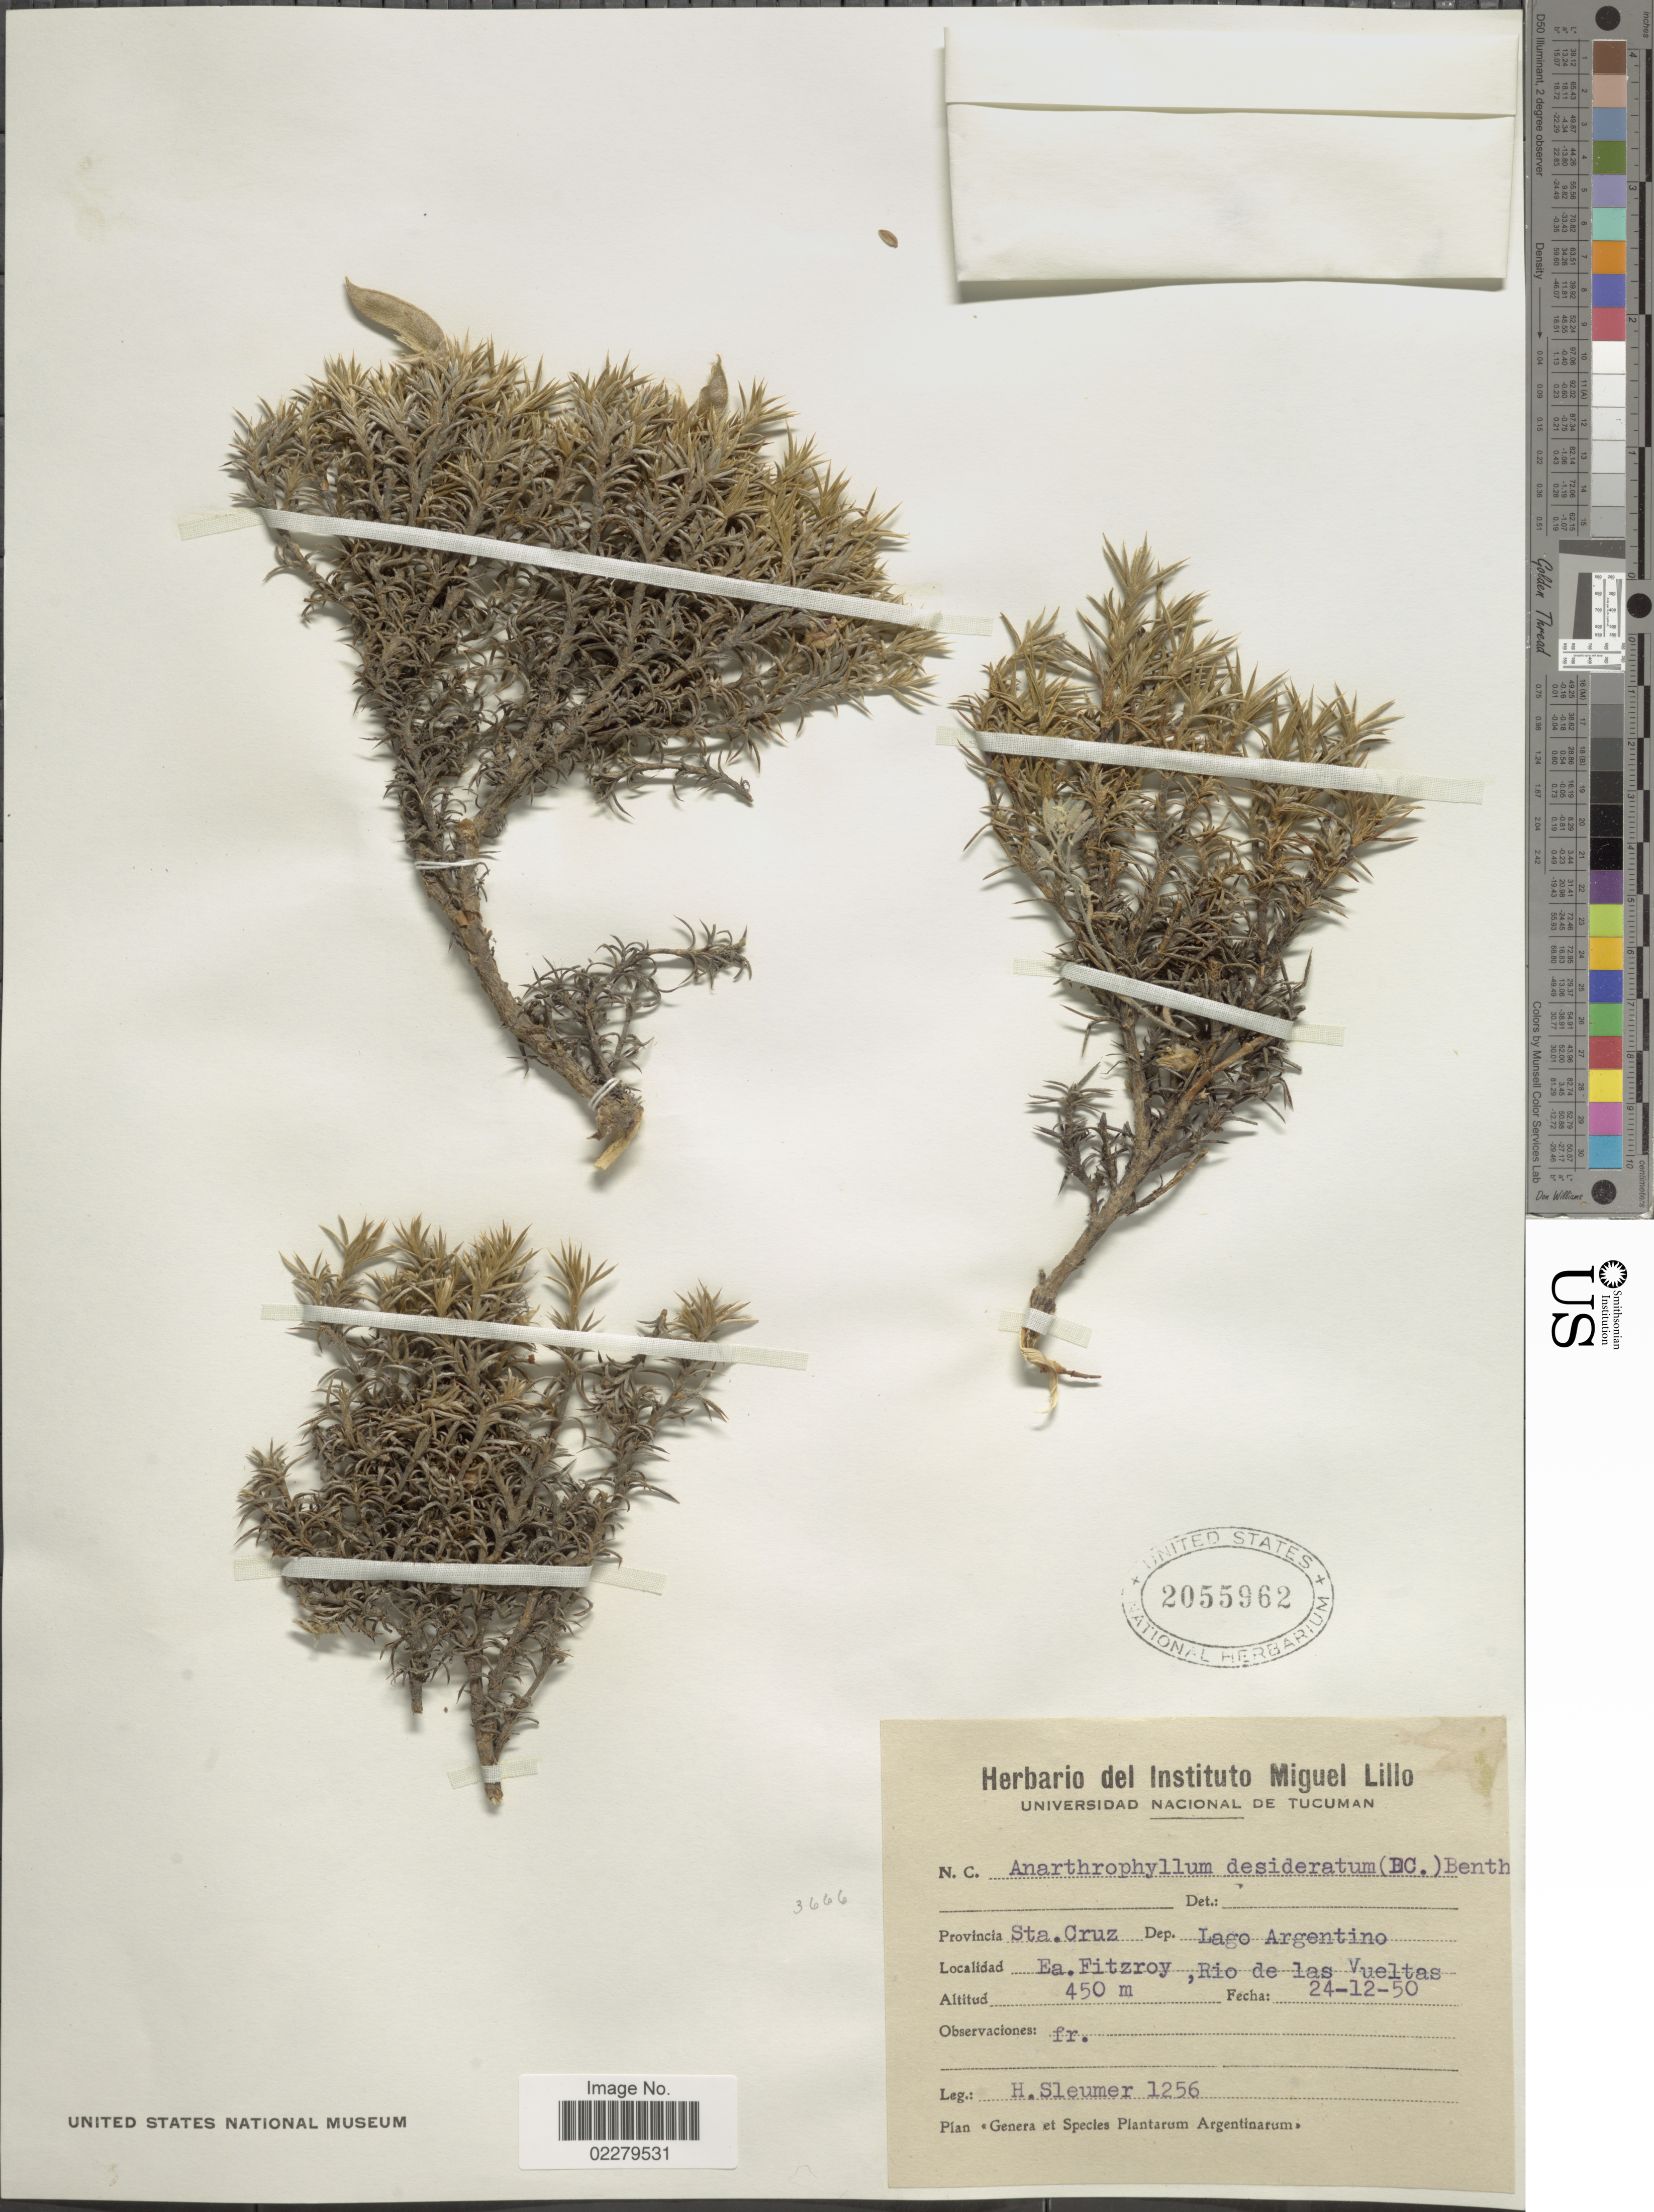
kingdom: Plantae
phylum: Tracheophyta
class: Magnoliopsida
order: Fabales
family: Fabaceae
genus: Anarthrophyllum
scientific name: Anarthrophyllum desideratum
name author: (DC.) Benth.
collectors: H. O. Sleumer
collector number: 1256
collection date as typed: Transcribed d/m/y: 24/12/50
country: Argentina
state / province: Santa Cruz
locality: Prov. Sta. Cruz. Dep. Lago Argentino. Ea. Fitzroy, Rio de las Vueltas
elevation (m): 450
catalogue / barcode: US 2055962